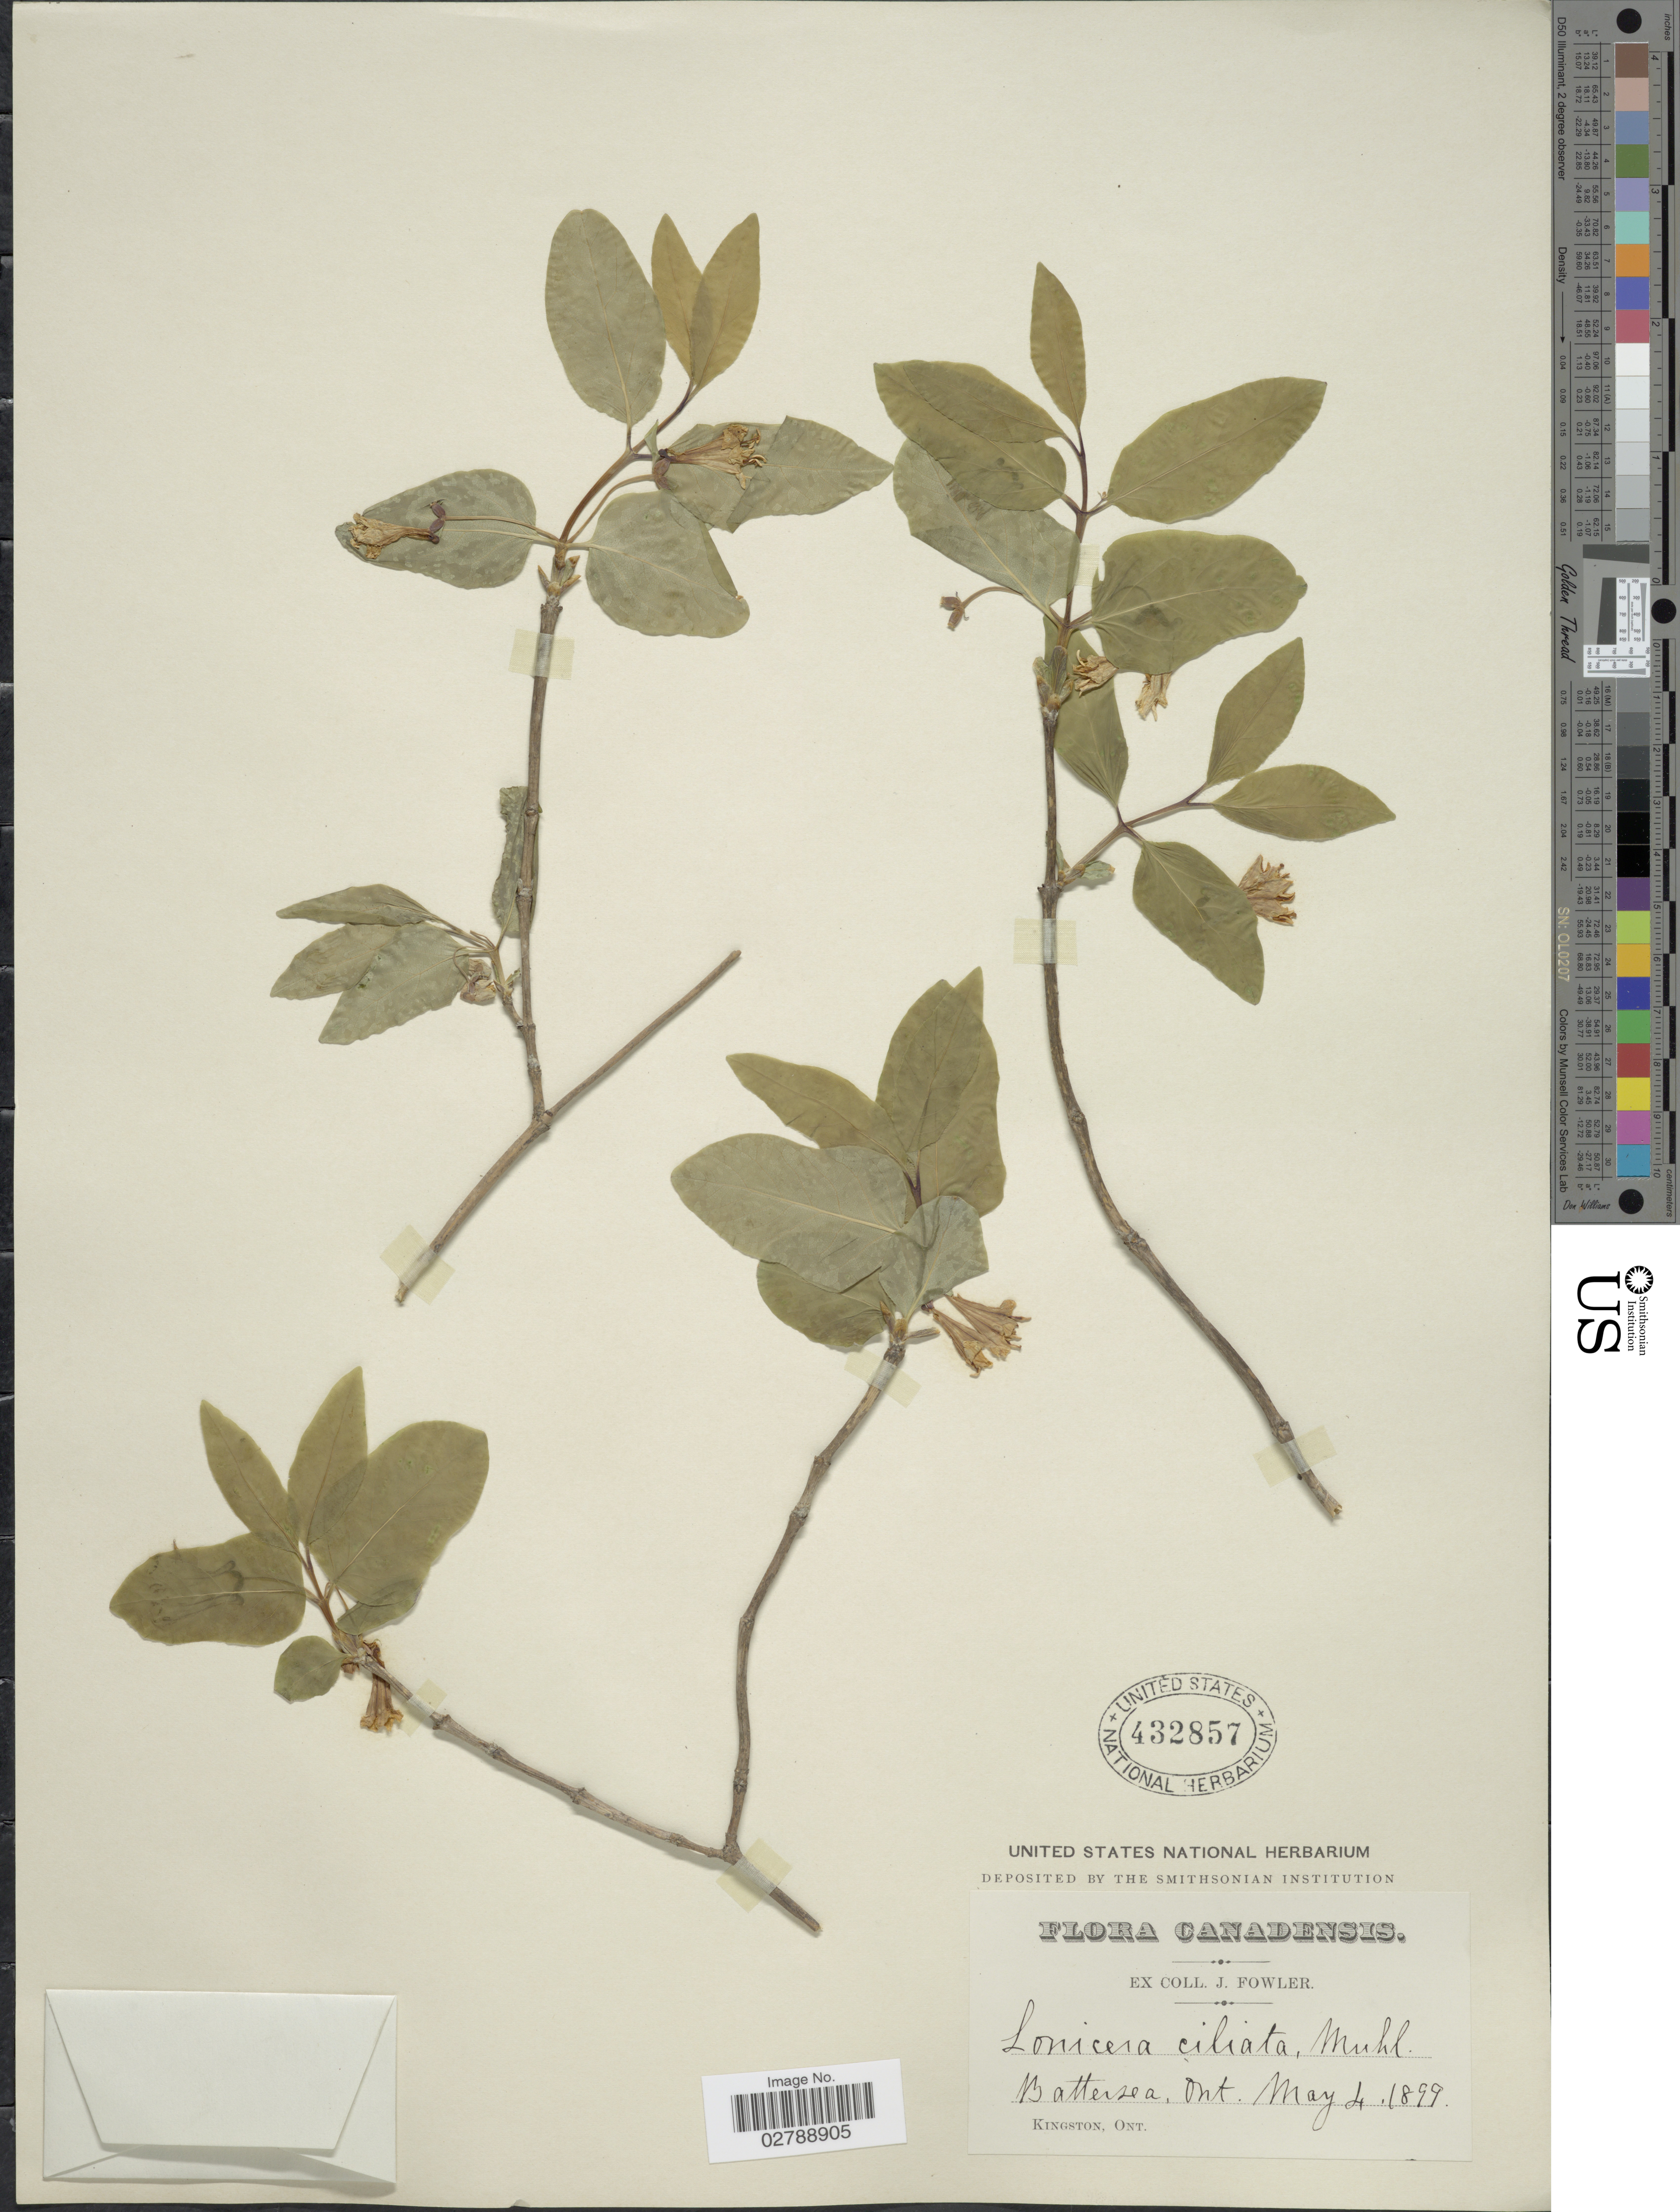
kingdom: Plantae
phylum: Tracheophyta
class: Magnoliopsida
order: Dipsacales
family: Caprifoliaceae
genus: Lonicera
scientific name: Lonicera canadensis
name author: Bartram & W. Bartram ex Marshall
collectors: J. P. Fowler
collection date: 1899-05-04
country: Canada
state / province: Ontario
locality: Battersea Ont.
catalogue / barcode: US 432857